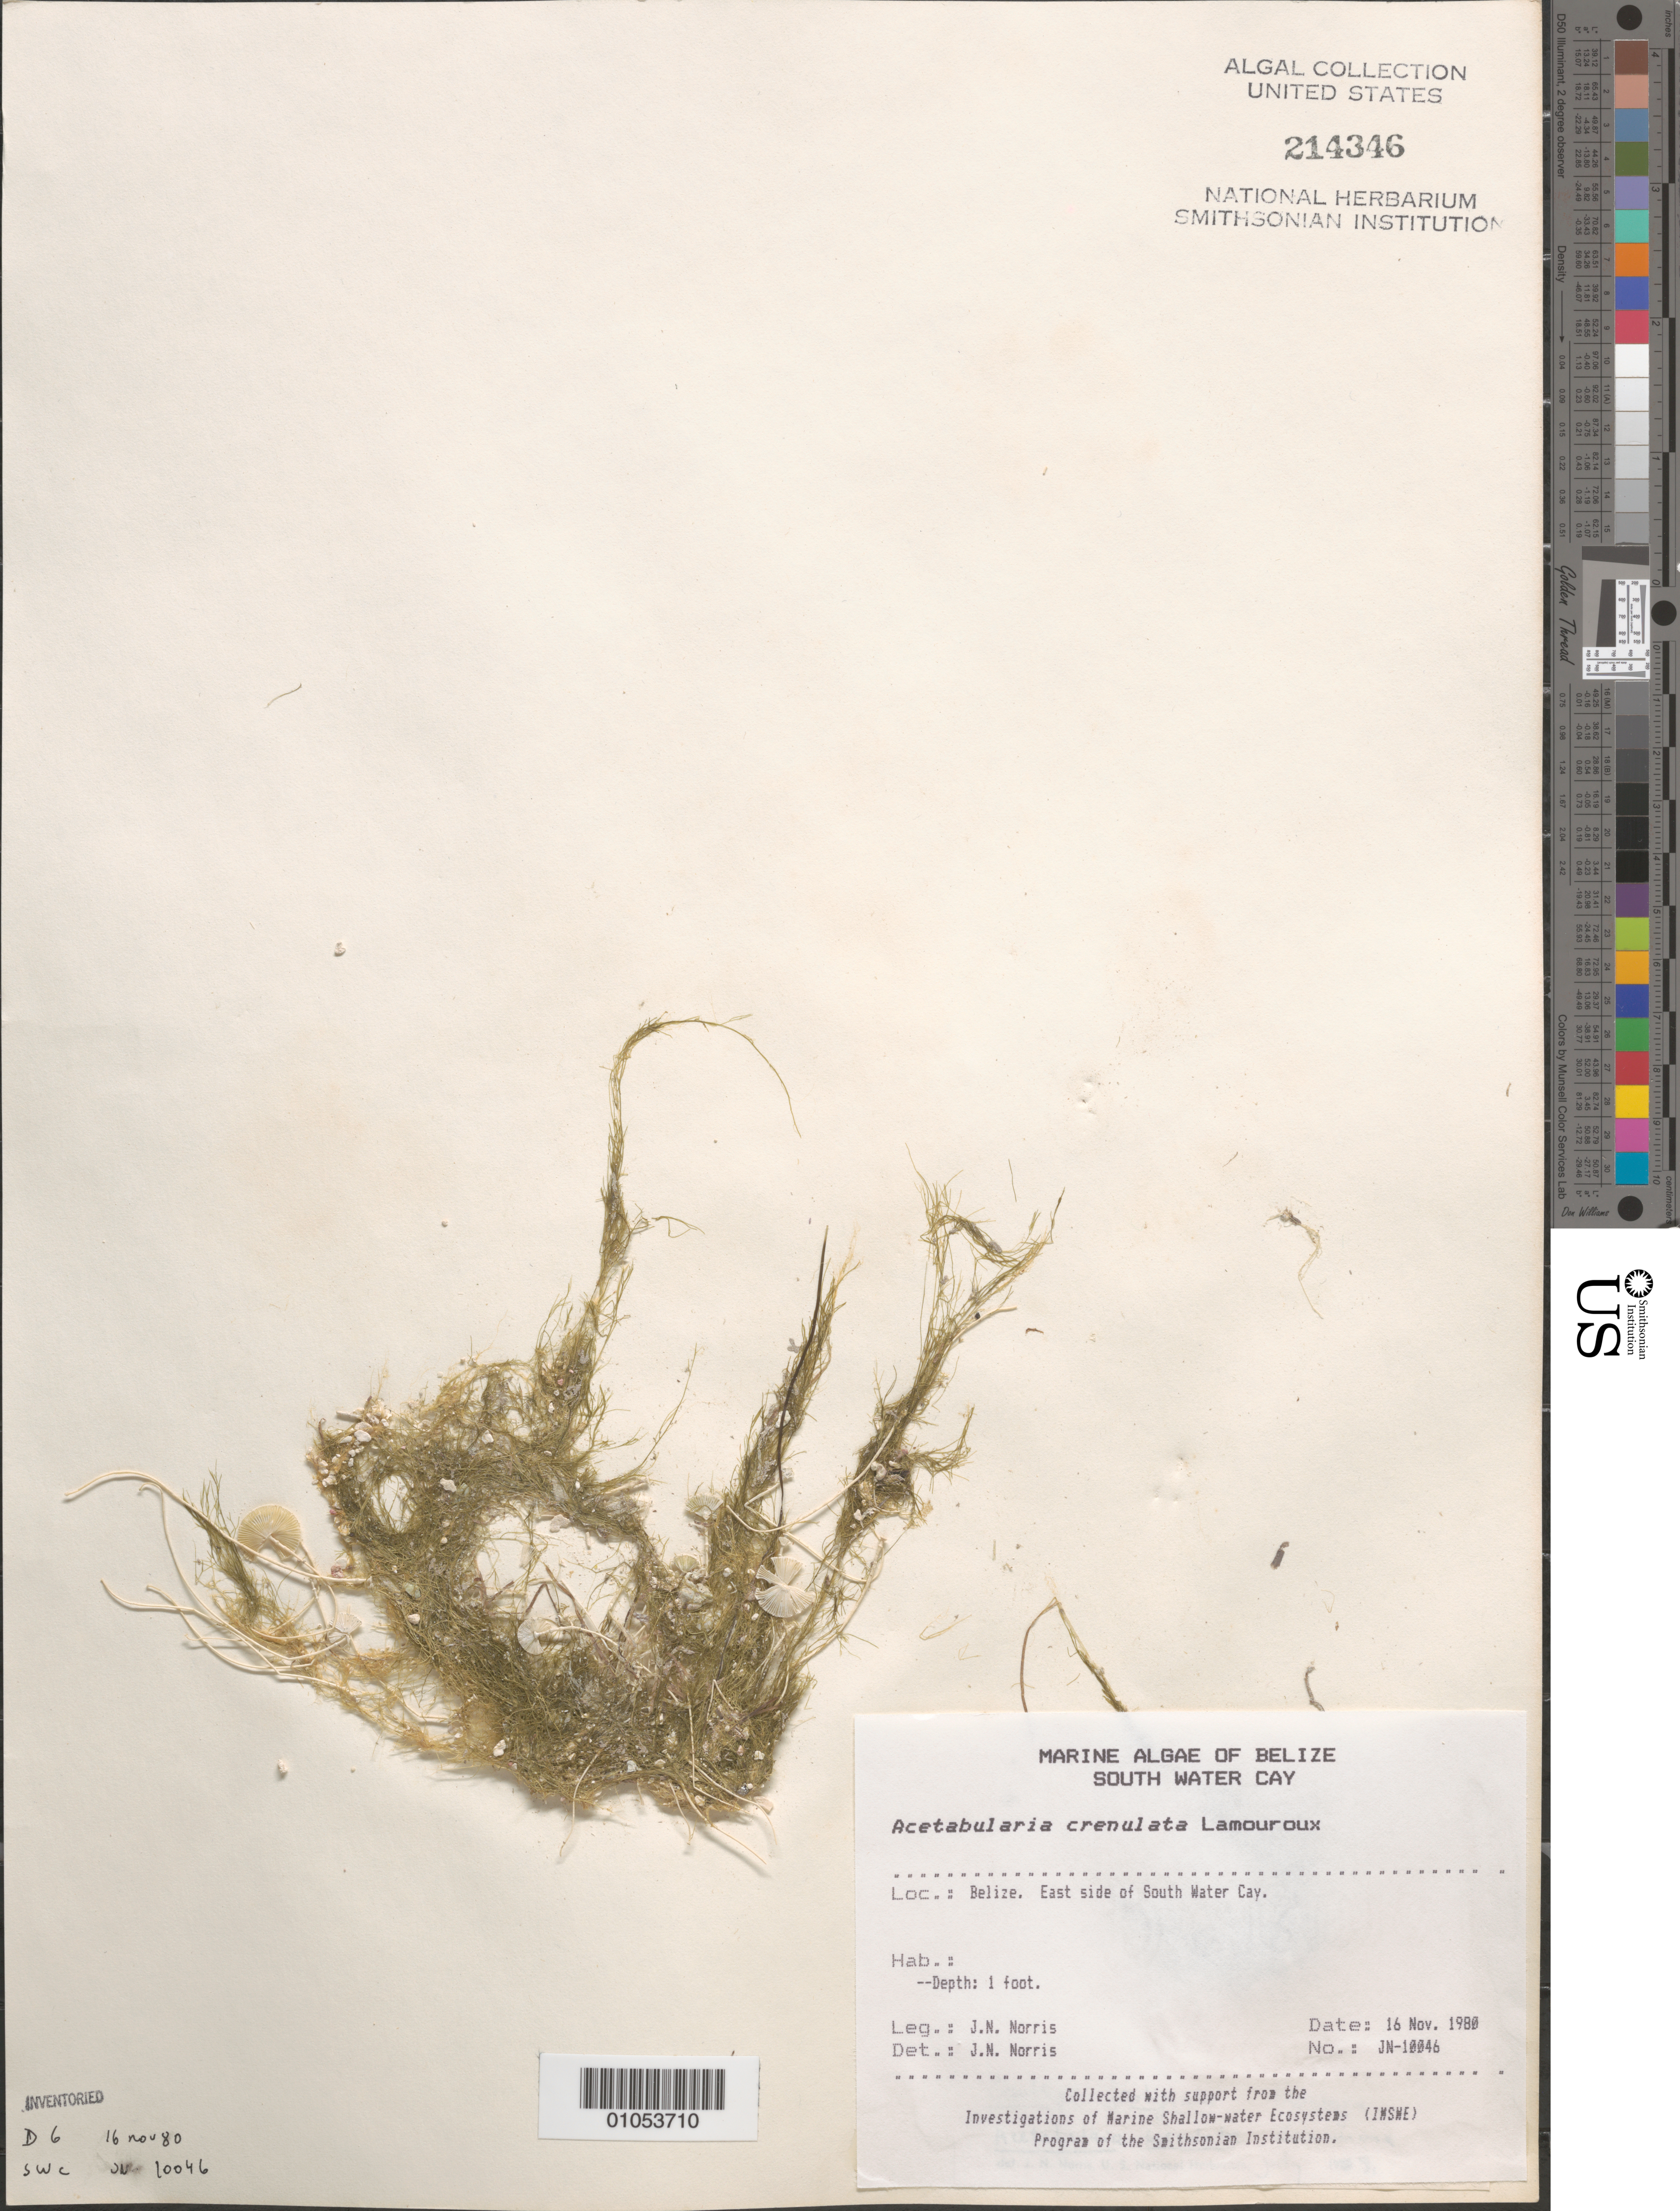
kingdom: Plantae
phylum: Chlorophyta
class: Ulvophyceae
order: Dasycladales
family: Polyphysaceae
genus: Acetabularia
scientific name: Acetabularia acetabulum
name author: J.V.Lamouroux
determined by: Norris, James N.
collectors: J. N. Norris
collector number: JN-10046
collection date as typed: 16 Nov 1980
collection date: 1980-11-16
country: Belize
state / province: Stann Creek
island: South Water Cay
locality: East side of South Water Cay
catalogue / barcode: US 214346